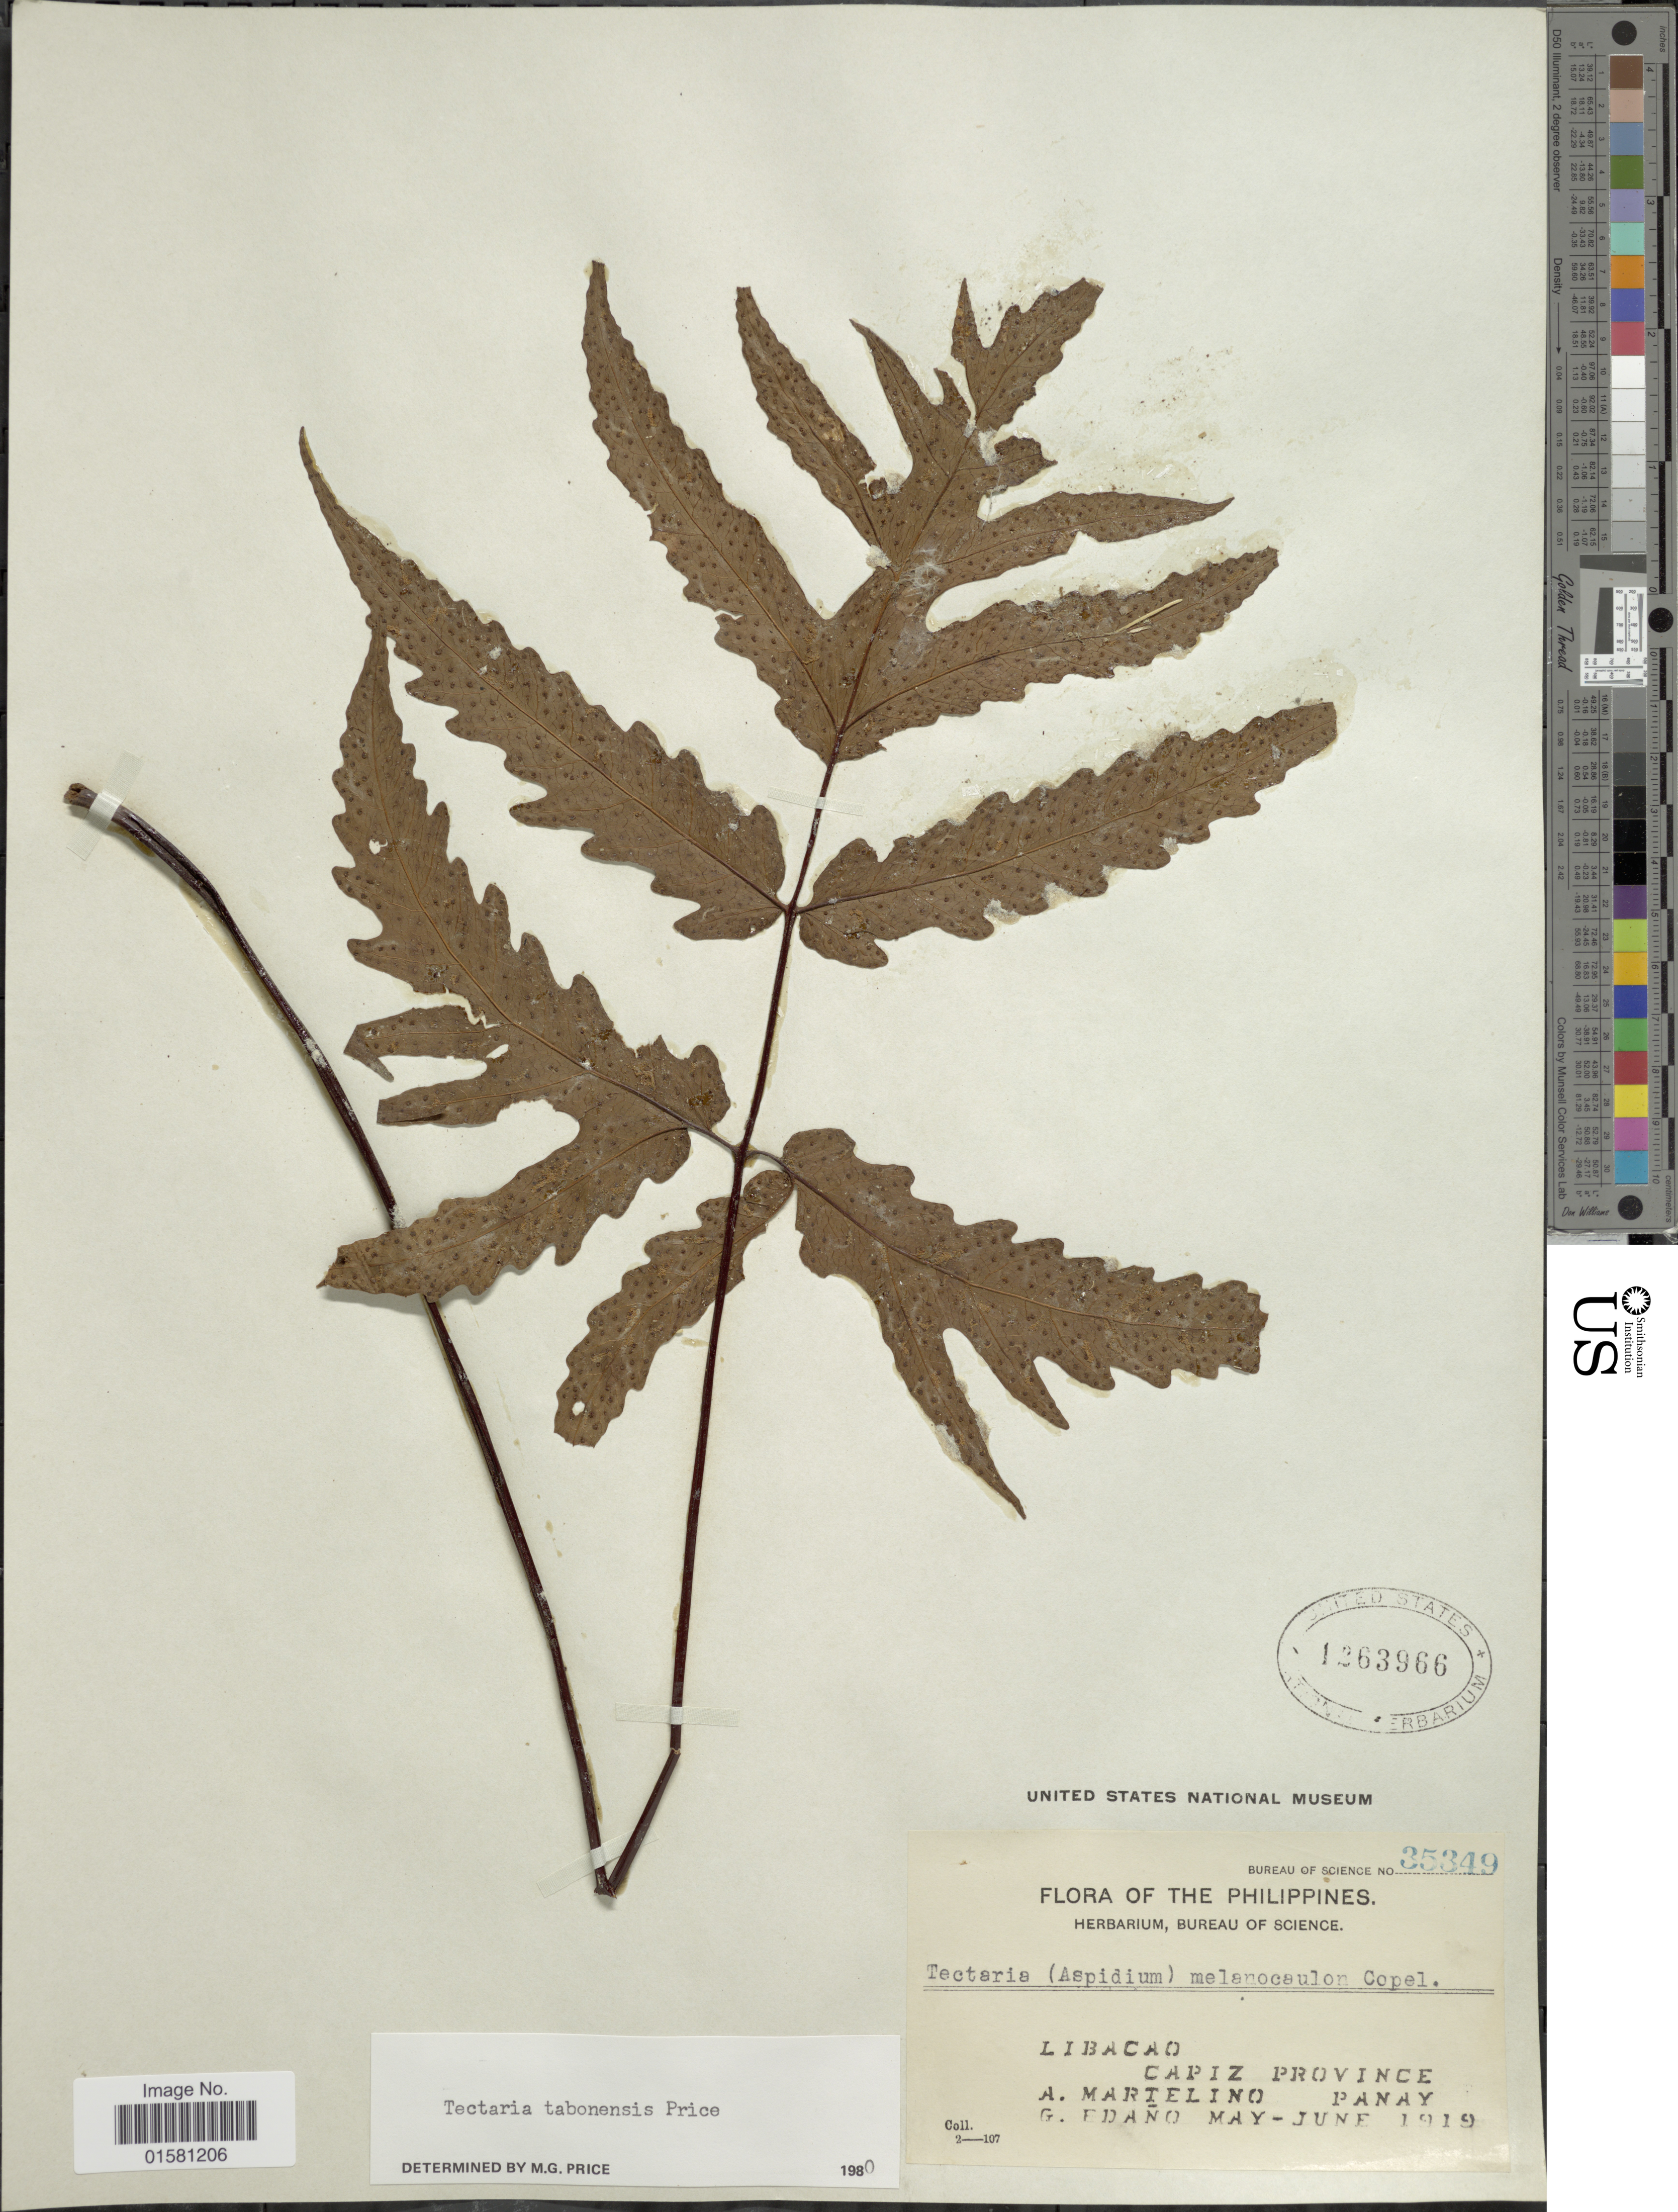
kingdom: Plantae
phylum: Tracheophyta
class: Polypodiopsida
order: Polypodiales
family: Tectariaceae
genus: Tectaria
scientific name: Tectaria tabonensis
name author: M.G. Price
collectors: A. Martelino & G. Edaño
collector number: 35349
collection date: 1919-05/1919-06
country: Philippines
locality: Libacao, Capiz province Panay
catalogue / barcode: US 1263966